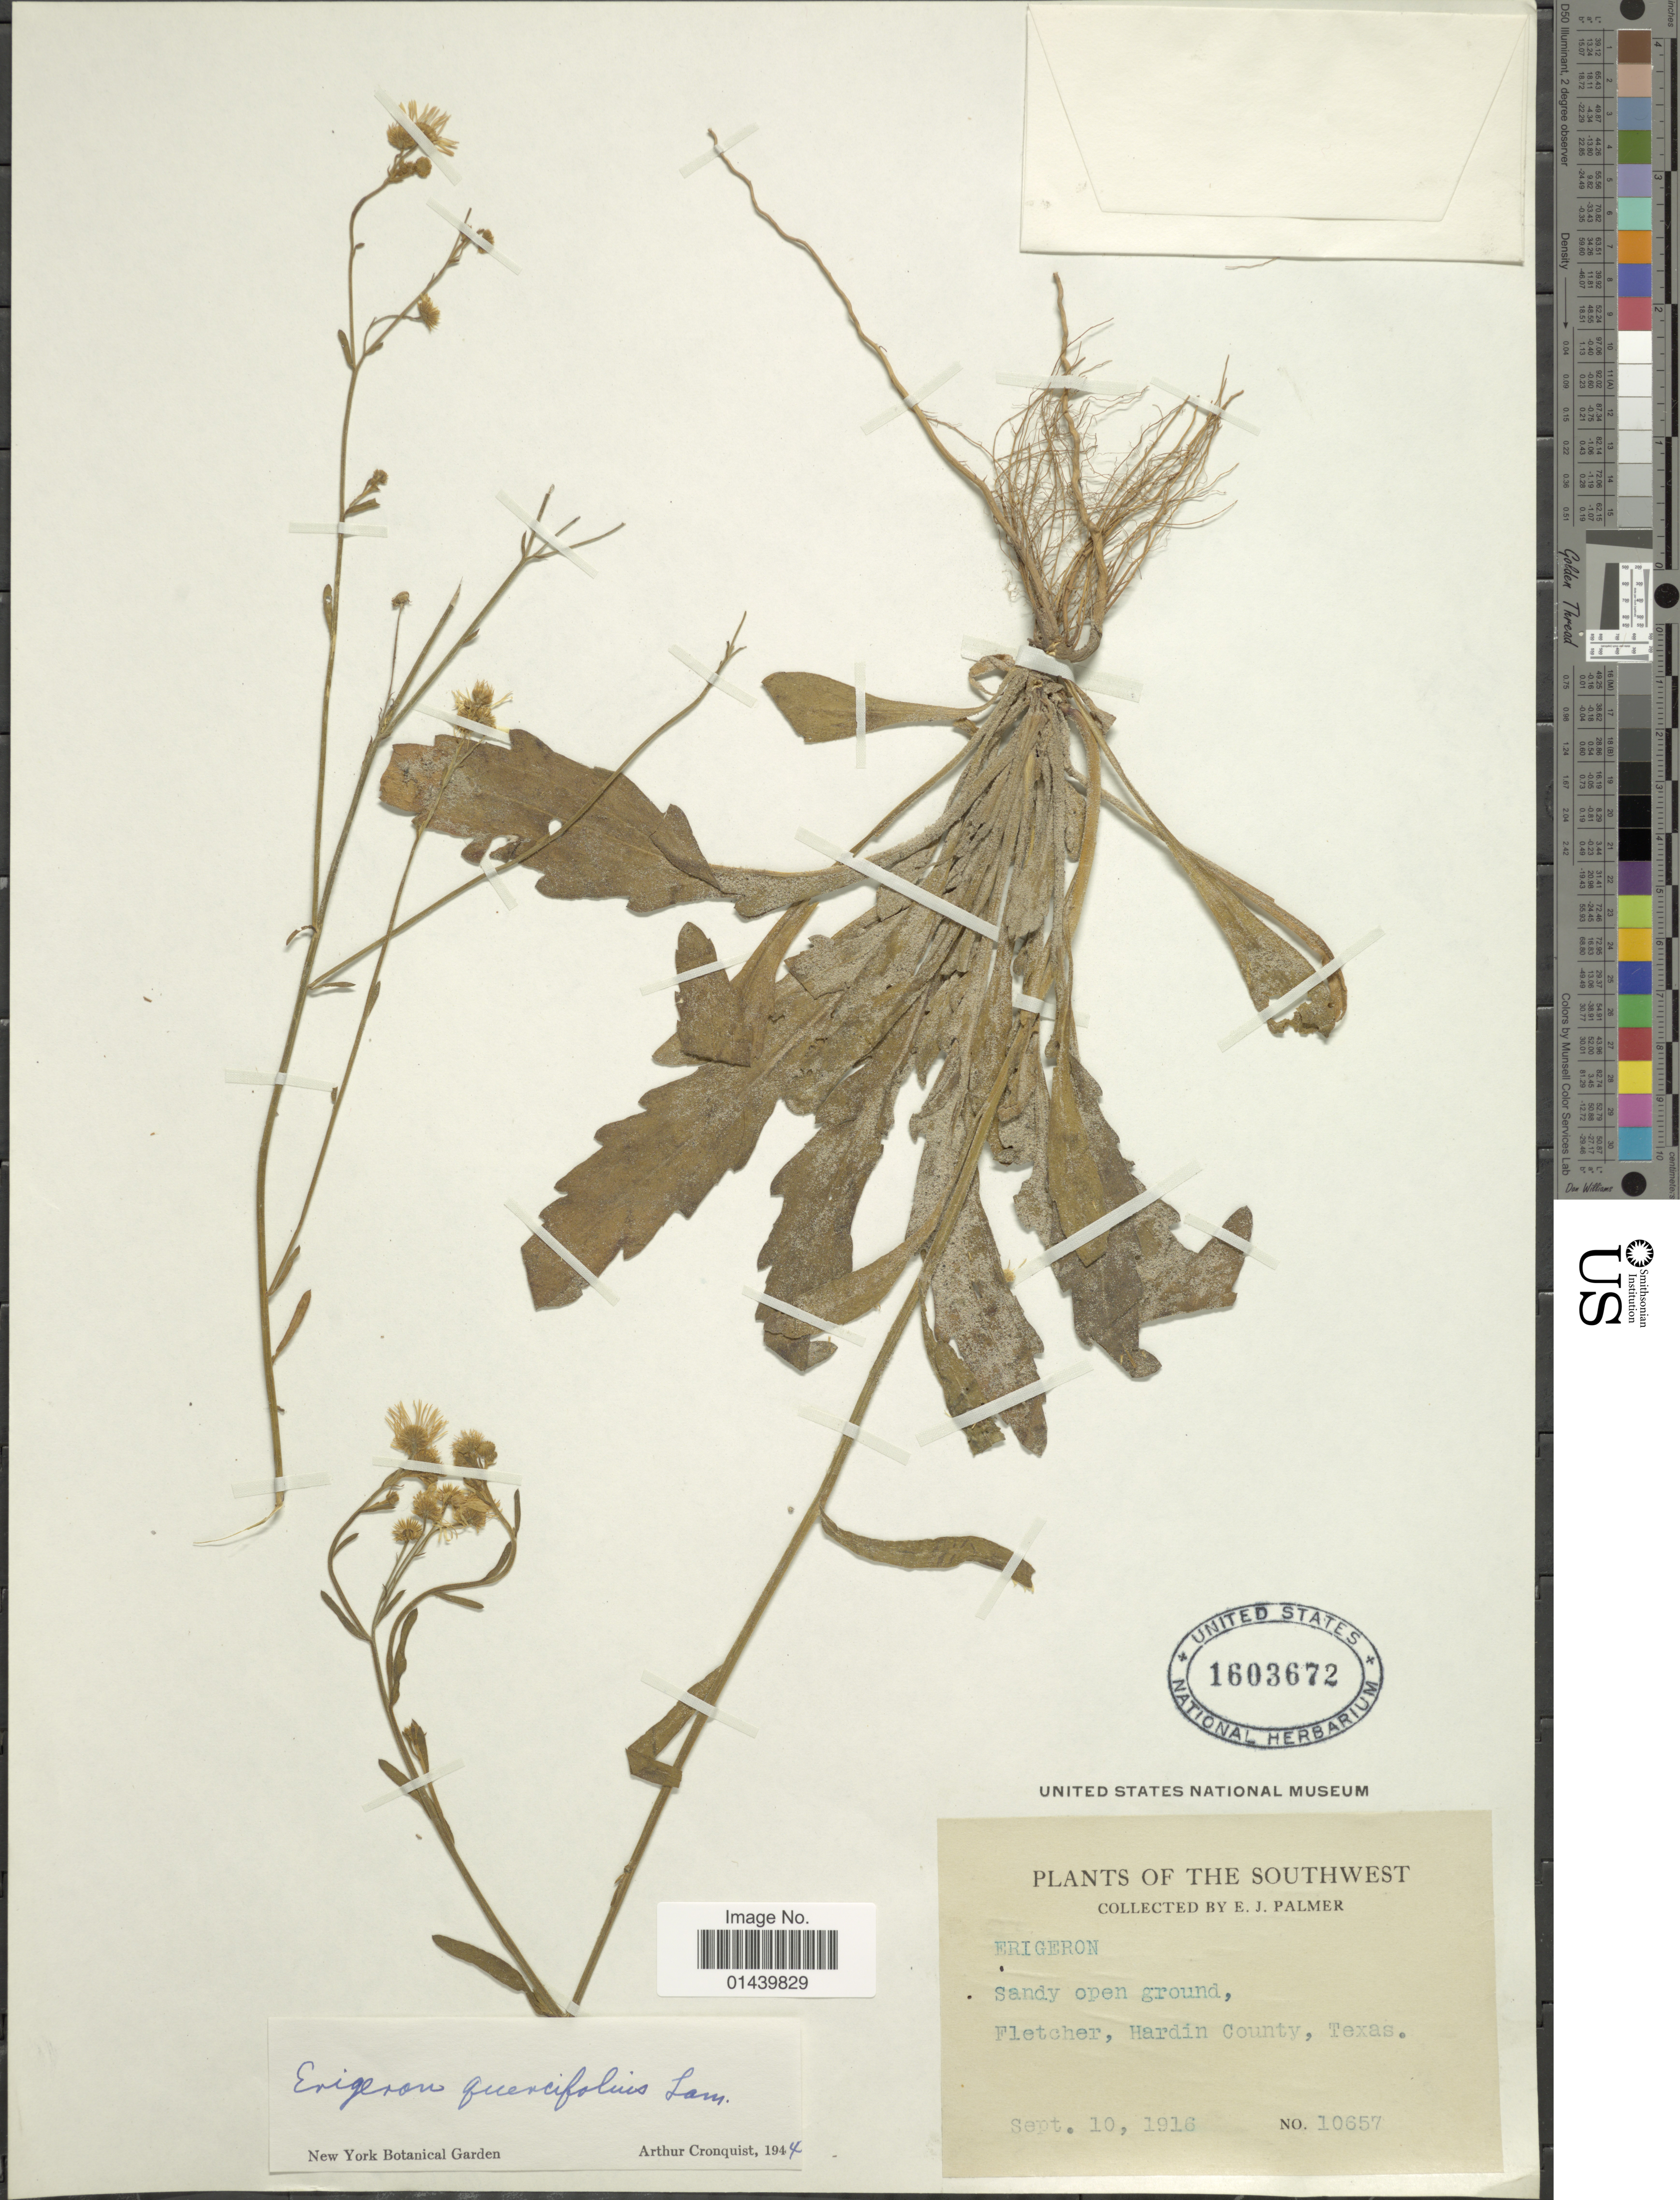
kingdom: Plantae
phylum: Tracheophyta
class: Magnoliopsida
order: Asterales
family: Asteraceae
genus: Erigeron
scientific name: Erigeron quercifolius Lam.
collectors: E. J. Palmer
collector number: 10657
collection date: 1916-09-10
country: United States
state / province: Texas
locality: Fletcher, Hardin County. The Southwest.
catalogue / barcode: US 1603672